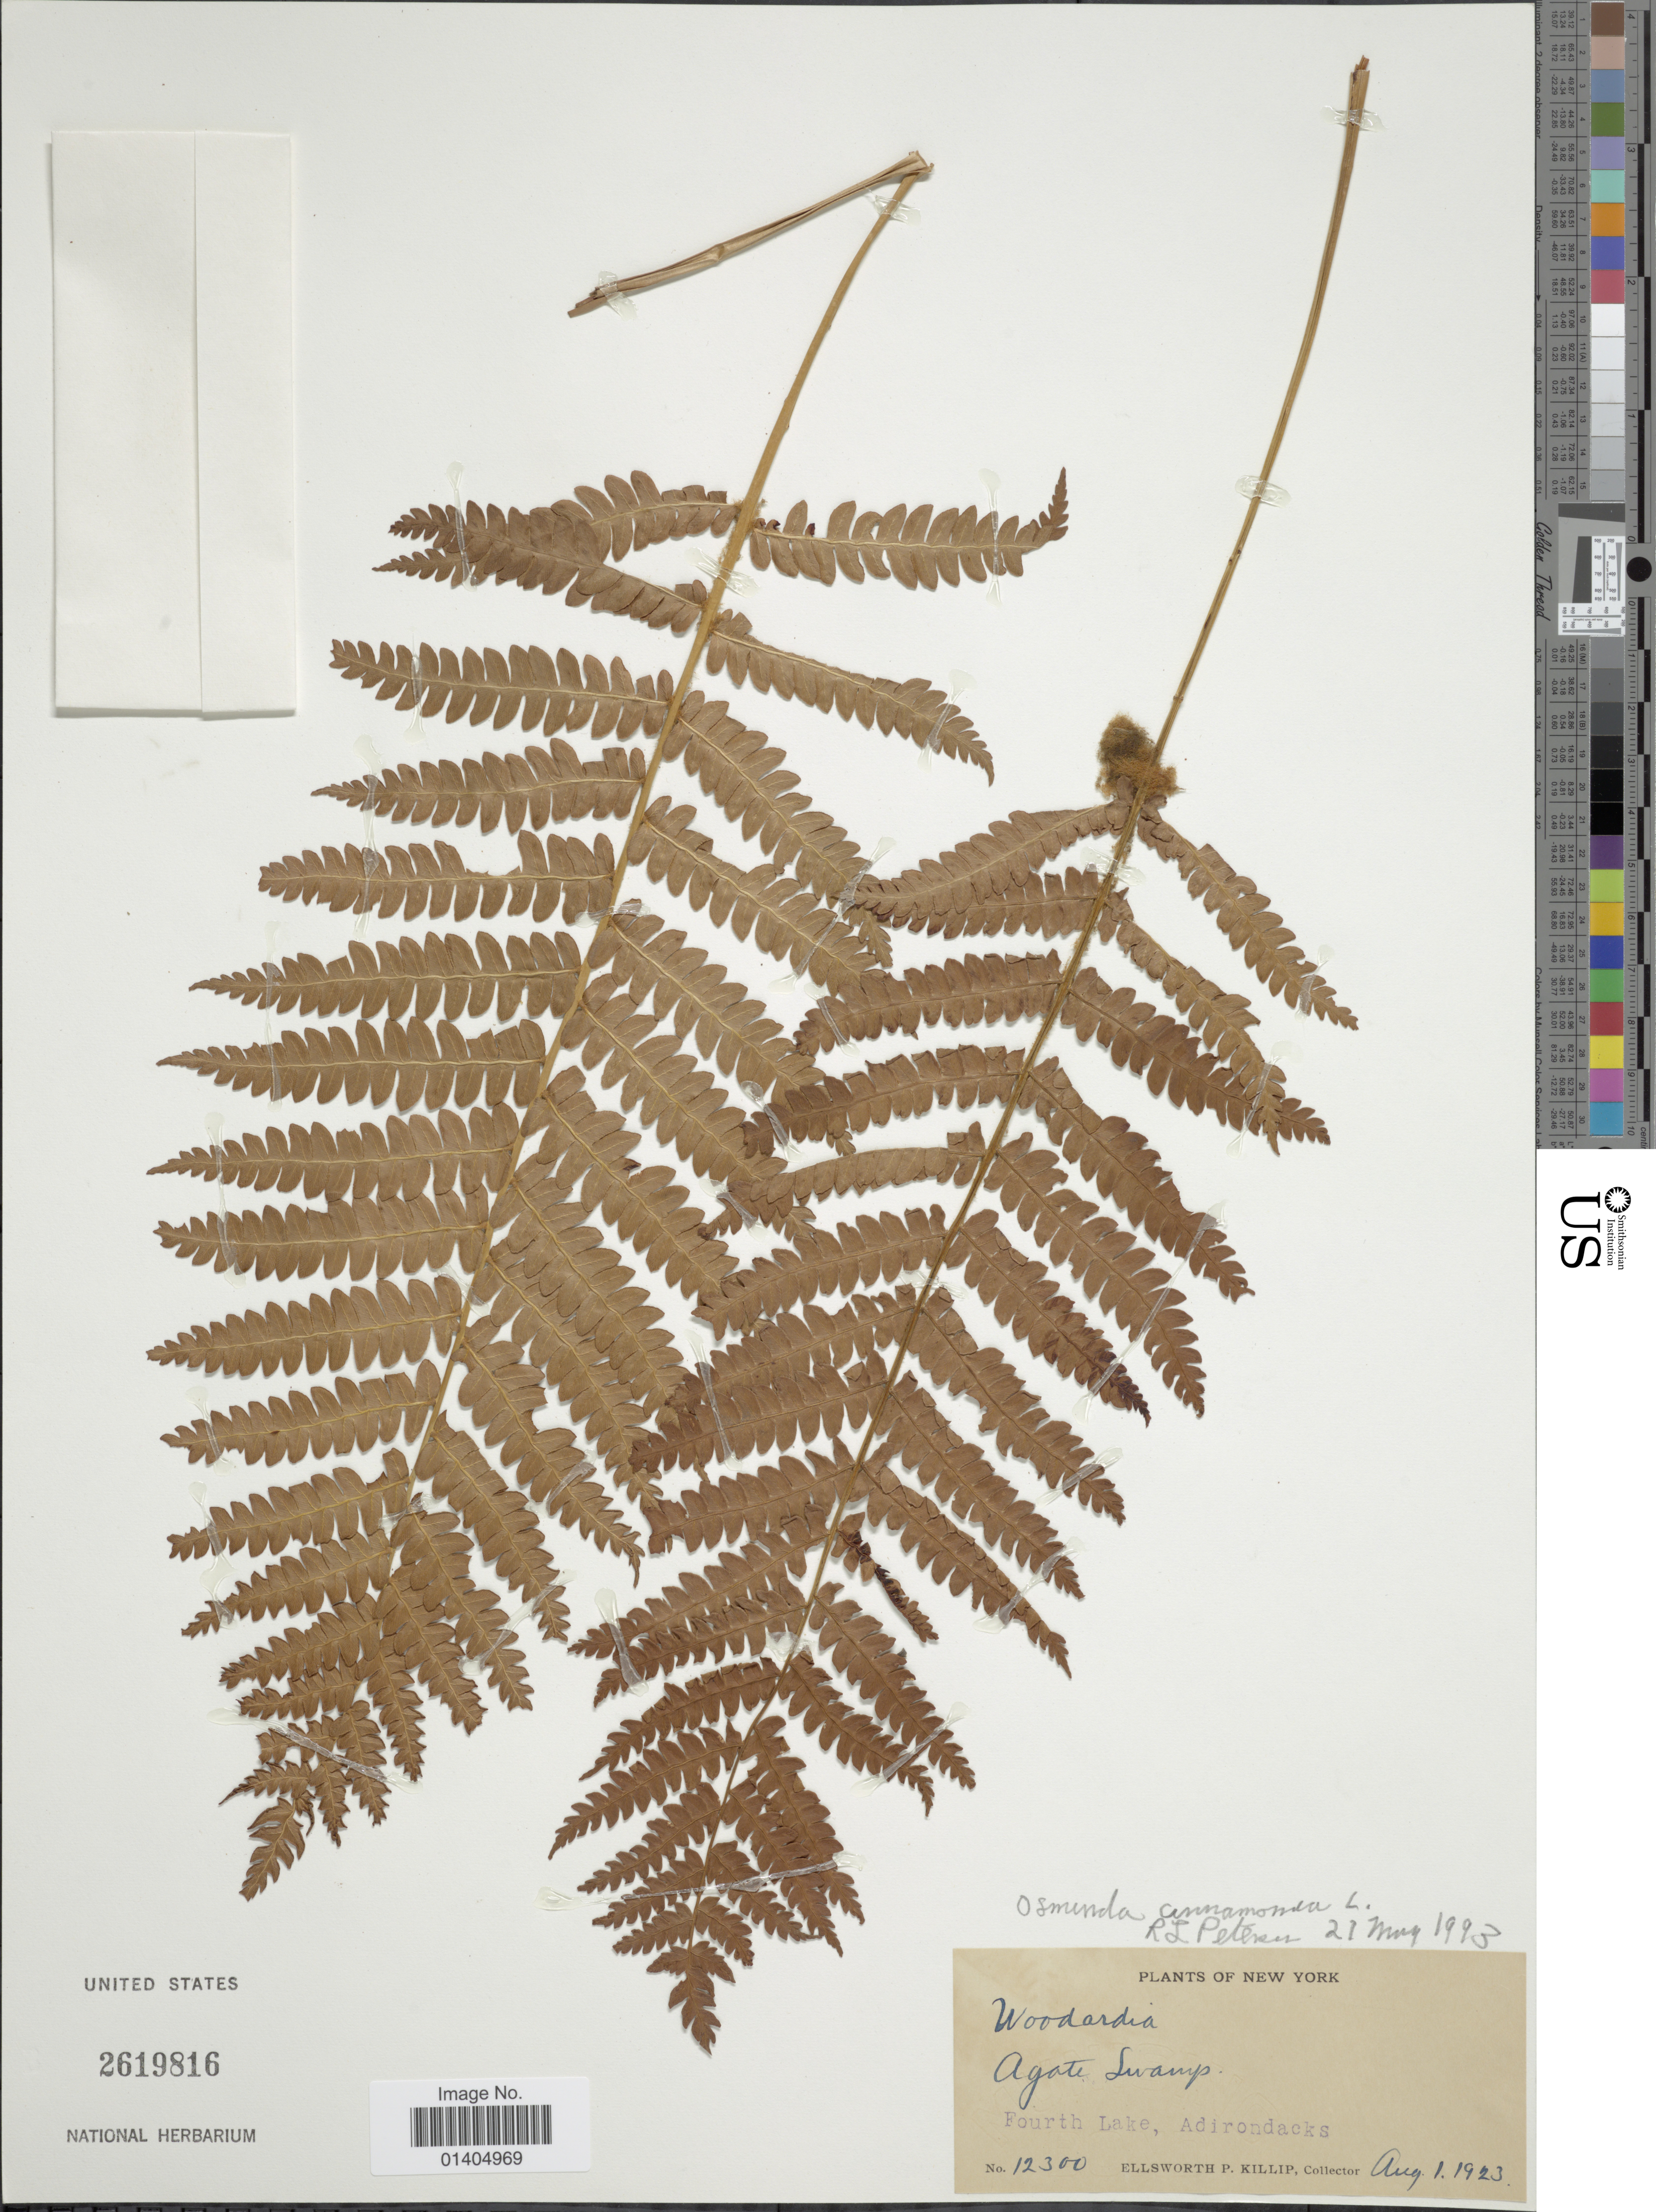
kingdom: Plantae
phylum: Tracheophyta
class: Polypodiopsida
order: Osmundales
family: Osmundaceae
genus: Osmundastrum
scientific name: Osmundastrum cinnamomeum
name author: (L.) C. Presl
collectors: E. P. Killip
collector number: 12300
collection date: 1923-08-01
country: United States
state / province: New York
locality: Fourt Lake, Adirondacks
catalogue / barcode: US 2619816